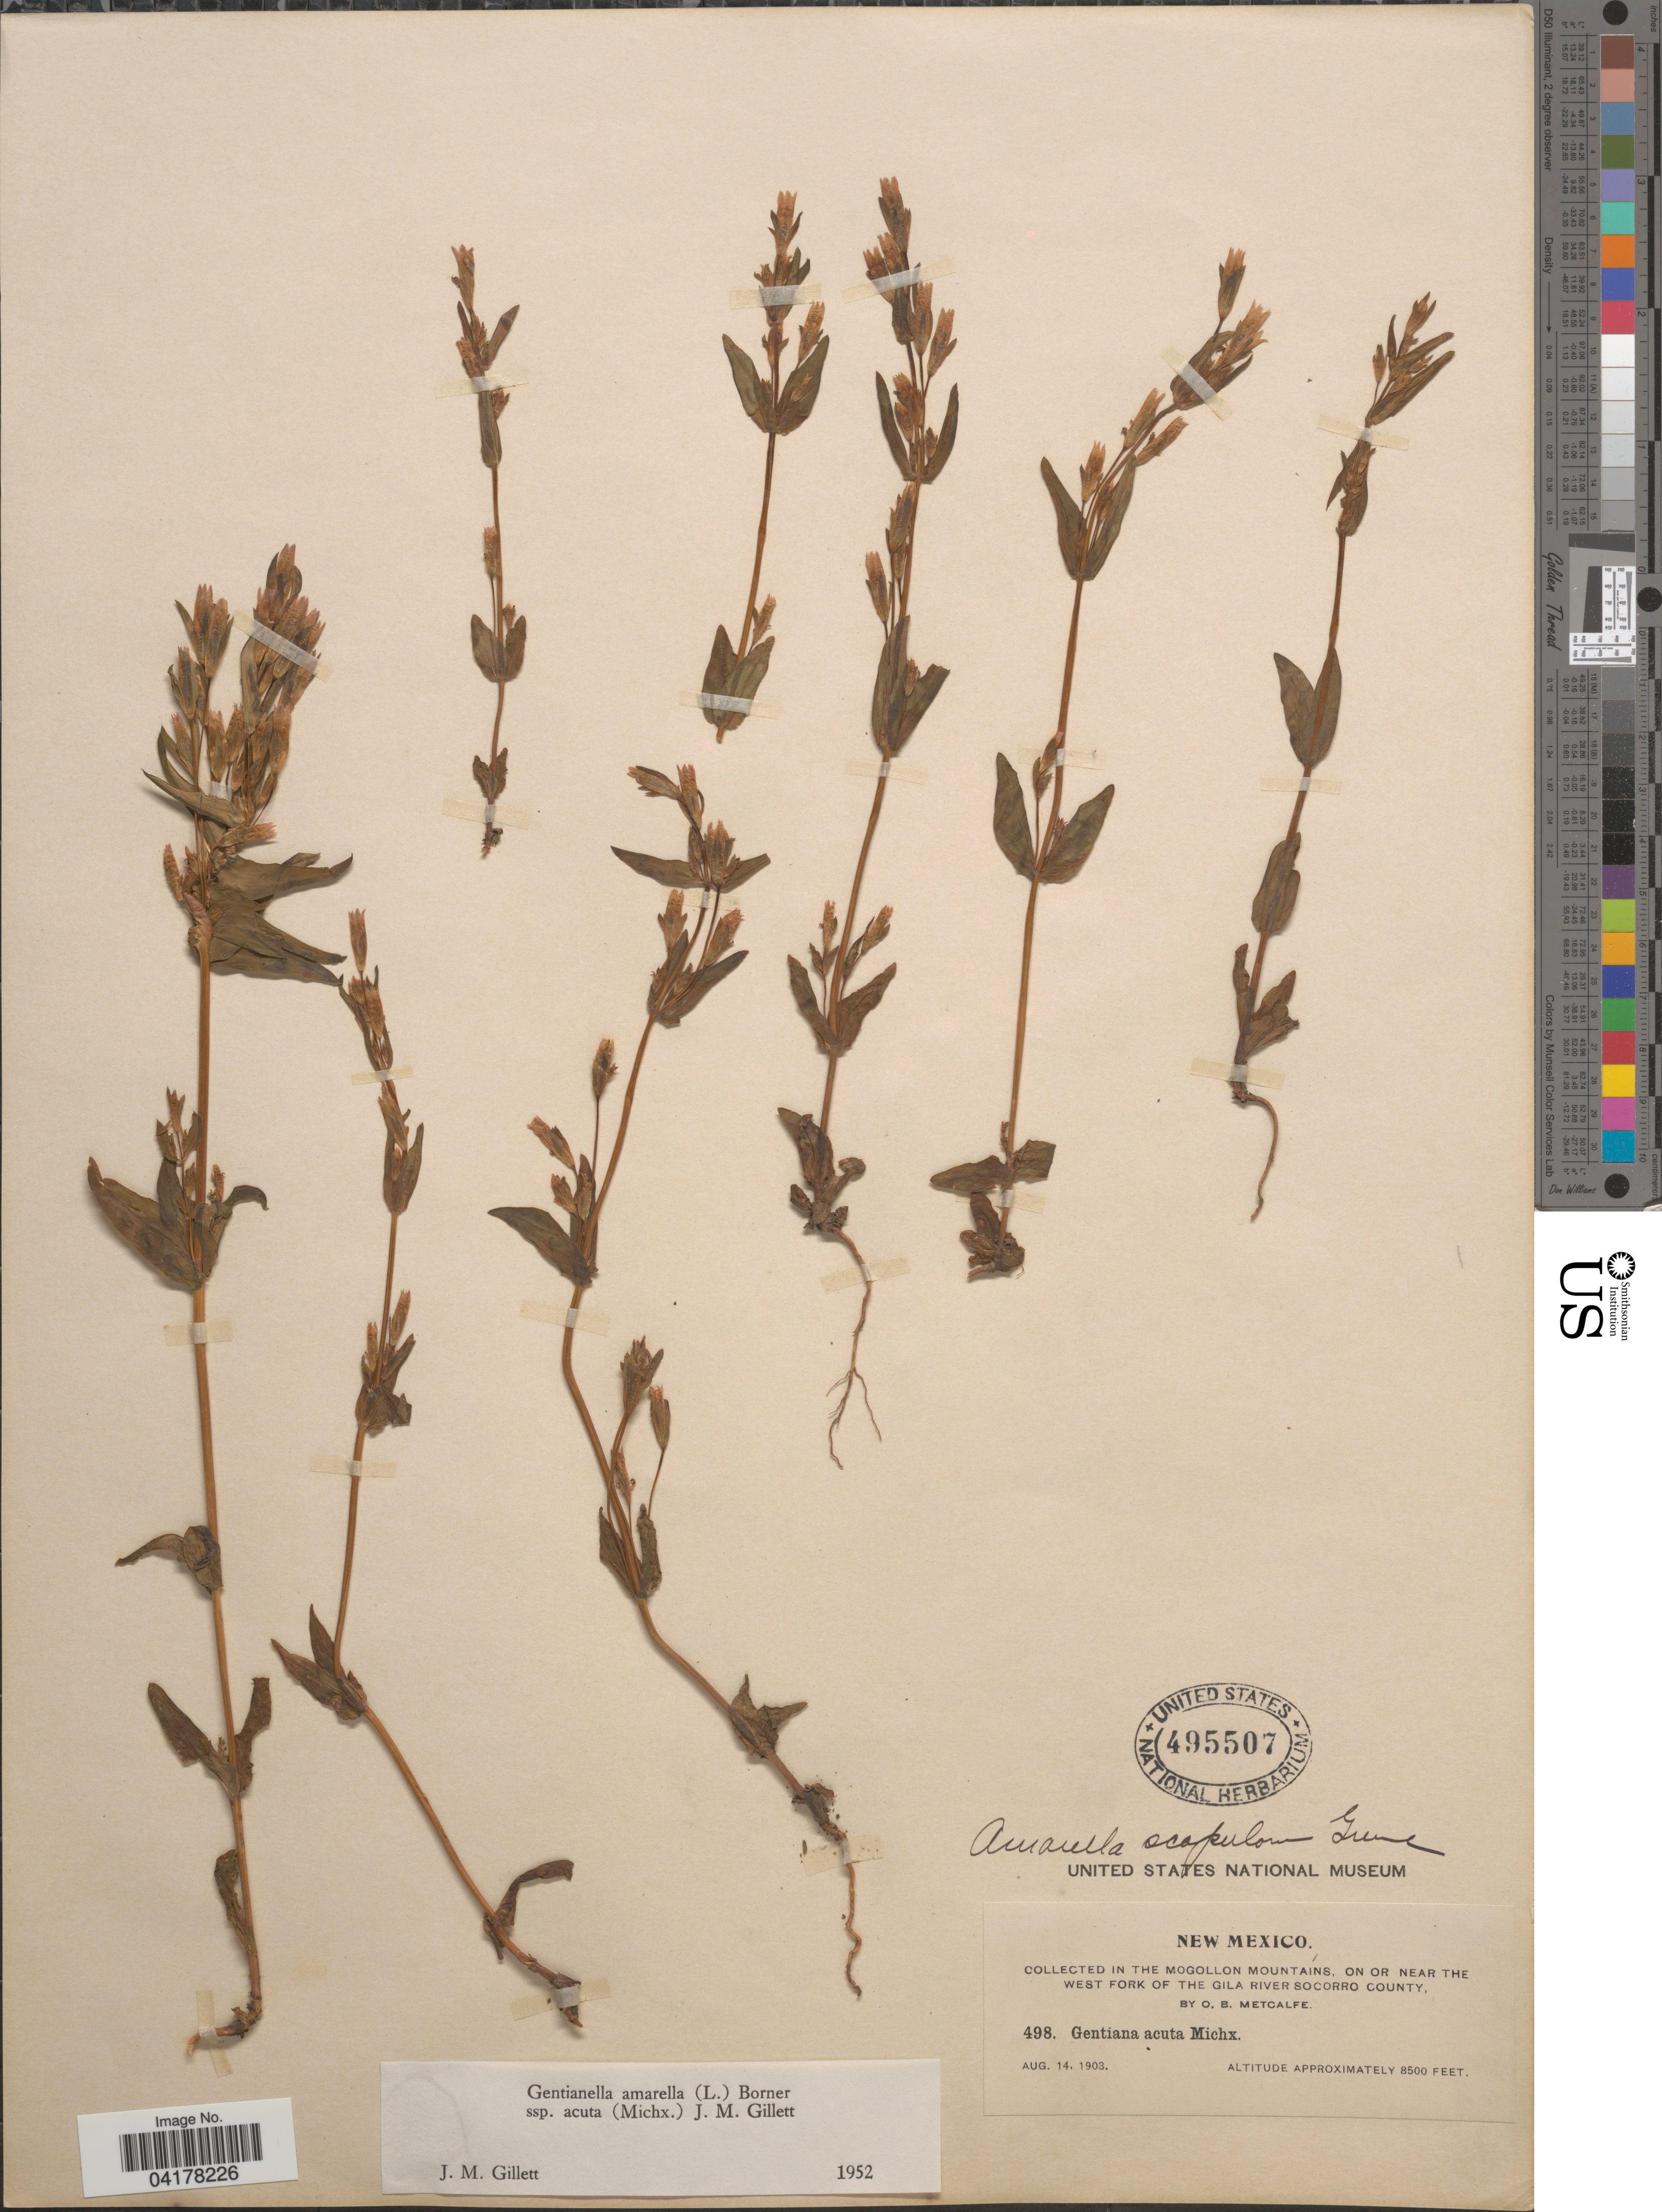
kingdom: Plantae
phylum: Tracheophyta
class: Magnoliopsida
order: Gentianales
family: Gentianaceae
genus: Gentianella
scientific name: Gentianella amarella subsp. acuta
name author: (Michx.) J.M. Gillett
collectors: O. B. Metcalfe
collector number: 498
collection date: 1903-08-14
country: United States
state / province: New Mexico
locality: In the Mogollon Mountains, on or near the West Fork of the Gila River Socorro County.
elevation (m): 2591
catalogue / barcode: US 495507